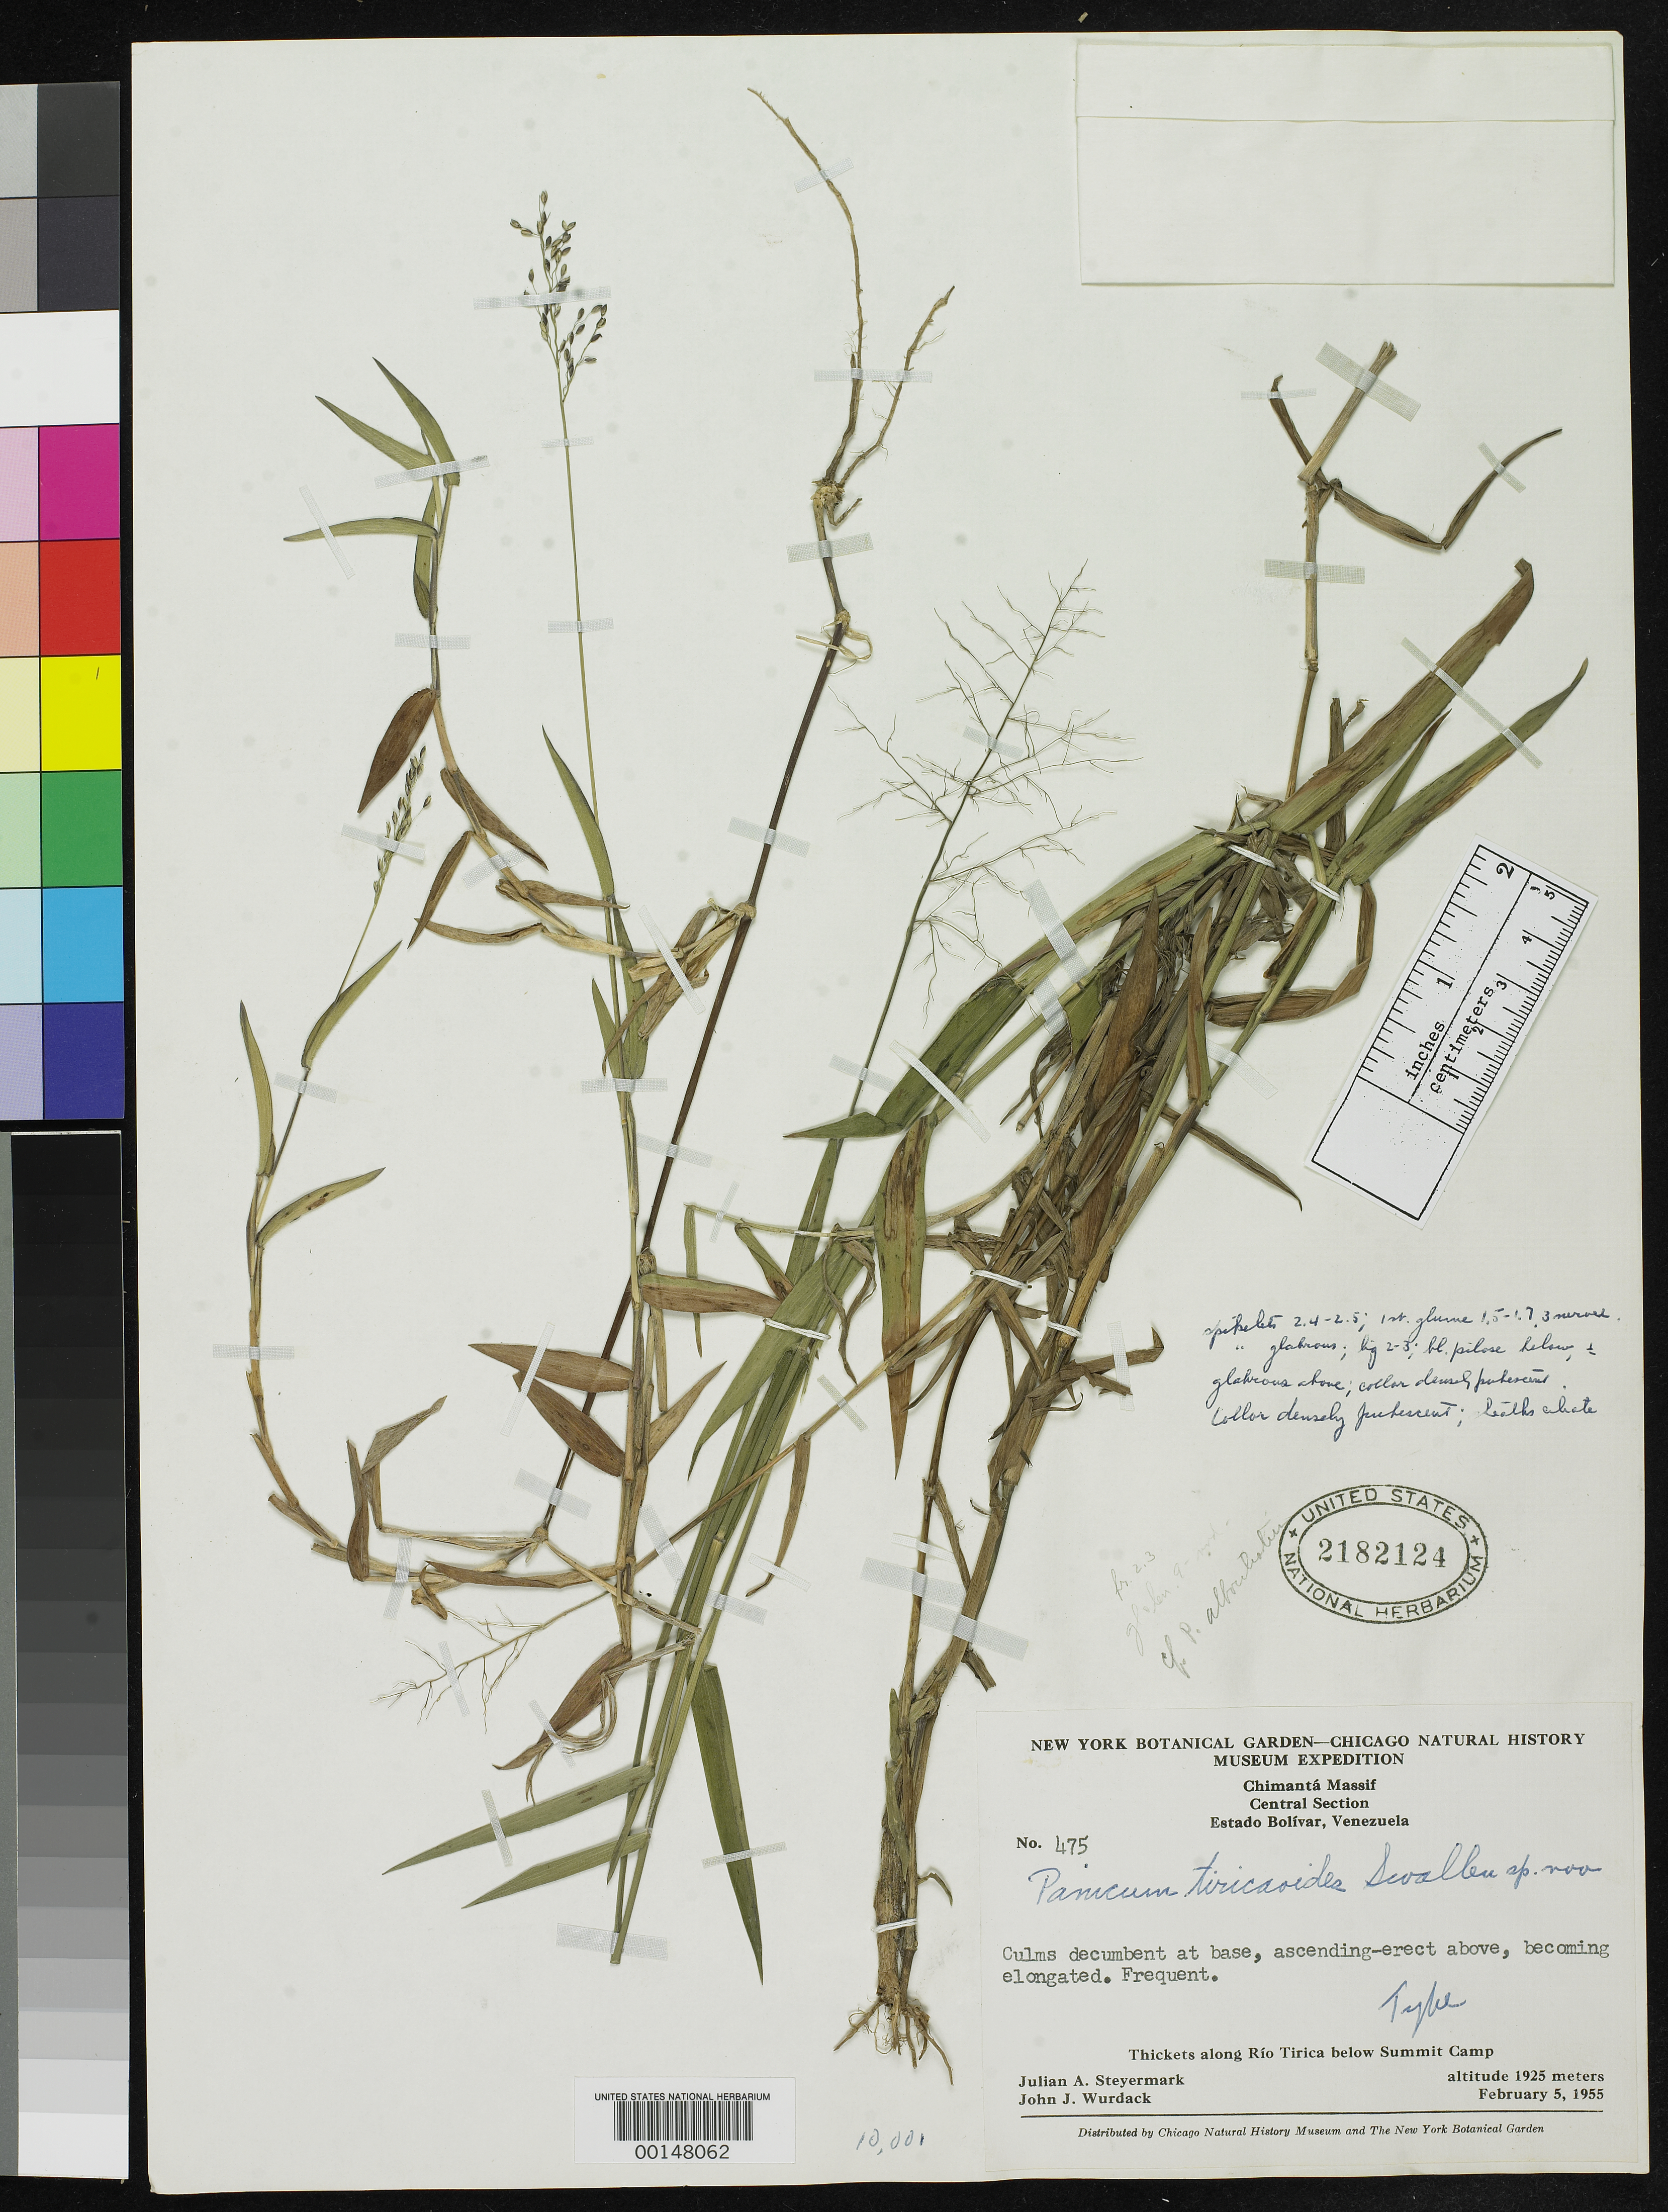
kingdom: Plantae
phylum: Tracheophyta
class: Liliopsida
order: Poales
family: Poaceae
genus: Panicum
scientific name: Panicum tiricaoides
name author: Swallen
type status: Holotype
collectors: J. Steyermark & J. J. Wurdack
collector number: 475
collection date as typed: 05 Feb 1955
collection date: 1955-02-05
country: Venezuela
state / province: Bolivar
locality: Chimanta Massif, central section, along Rio Tirica below summit camp.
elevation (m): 1925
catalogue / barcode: US 2182124